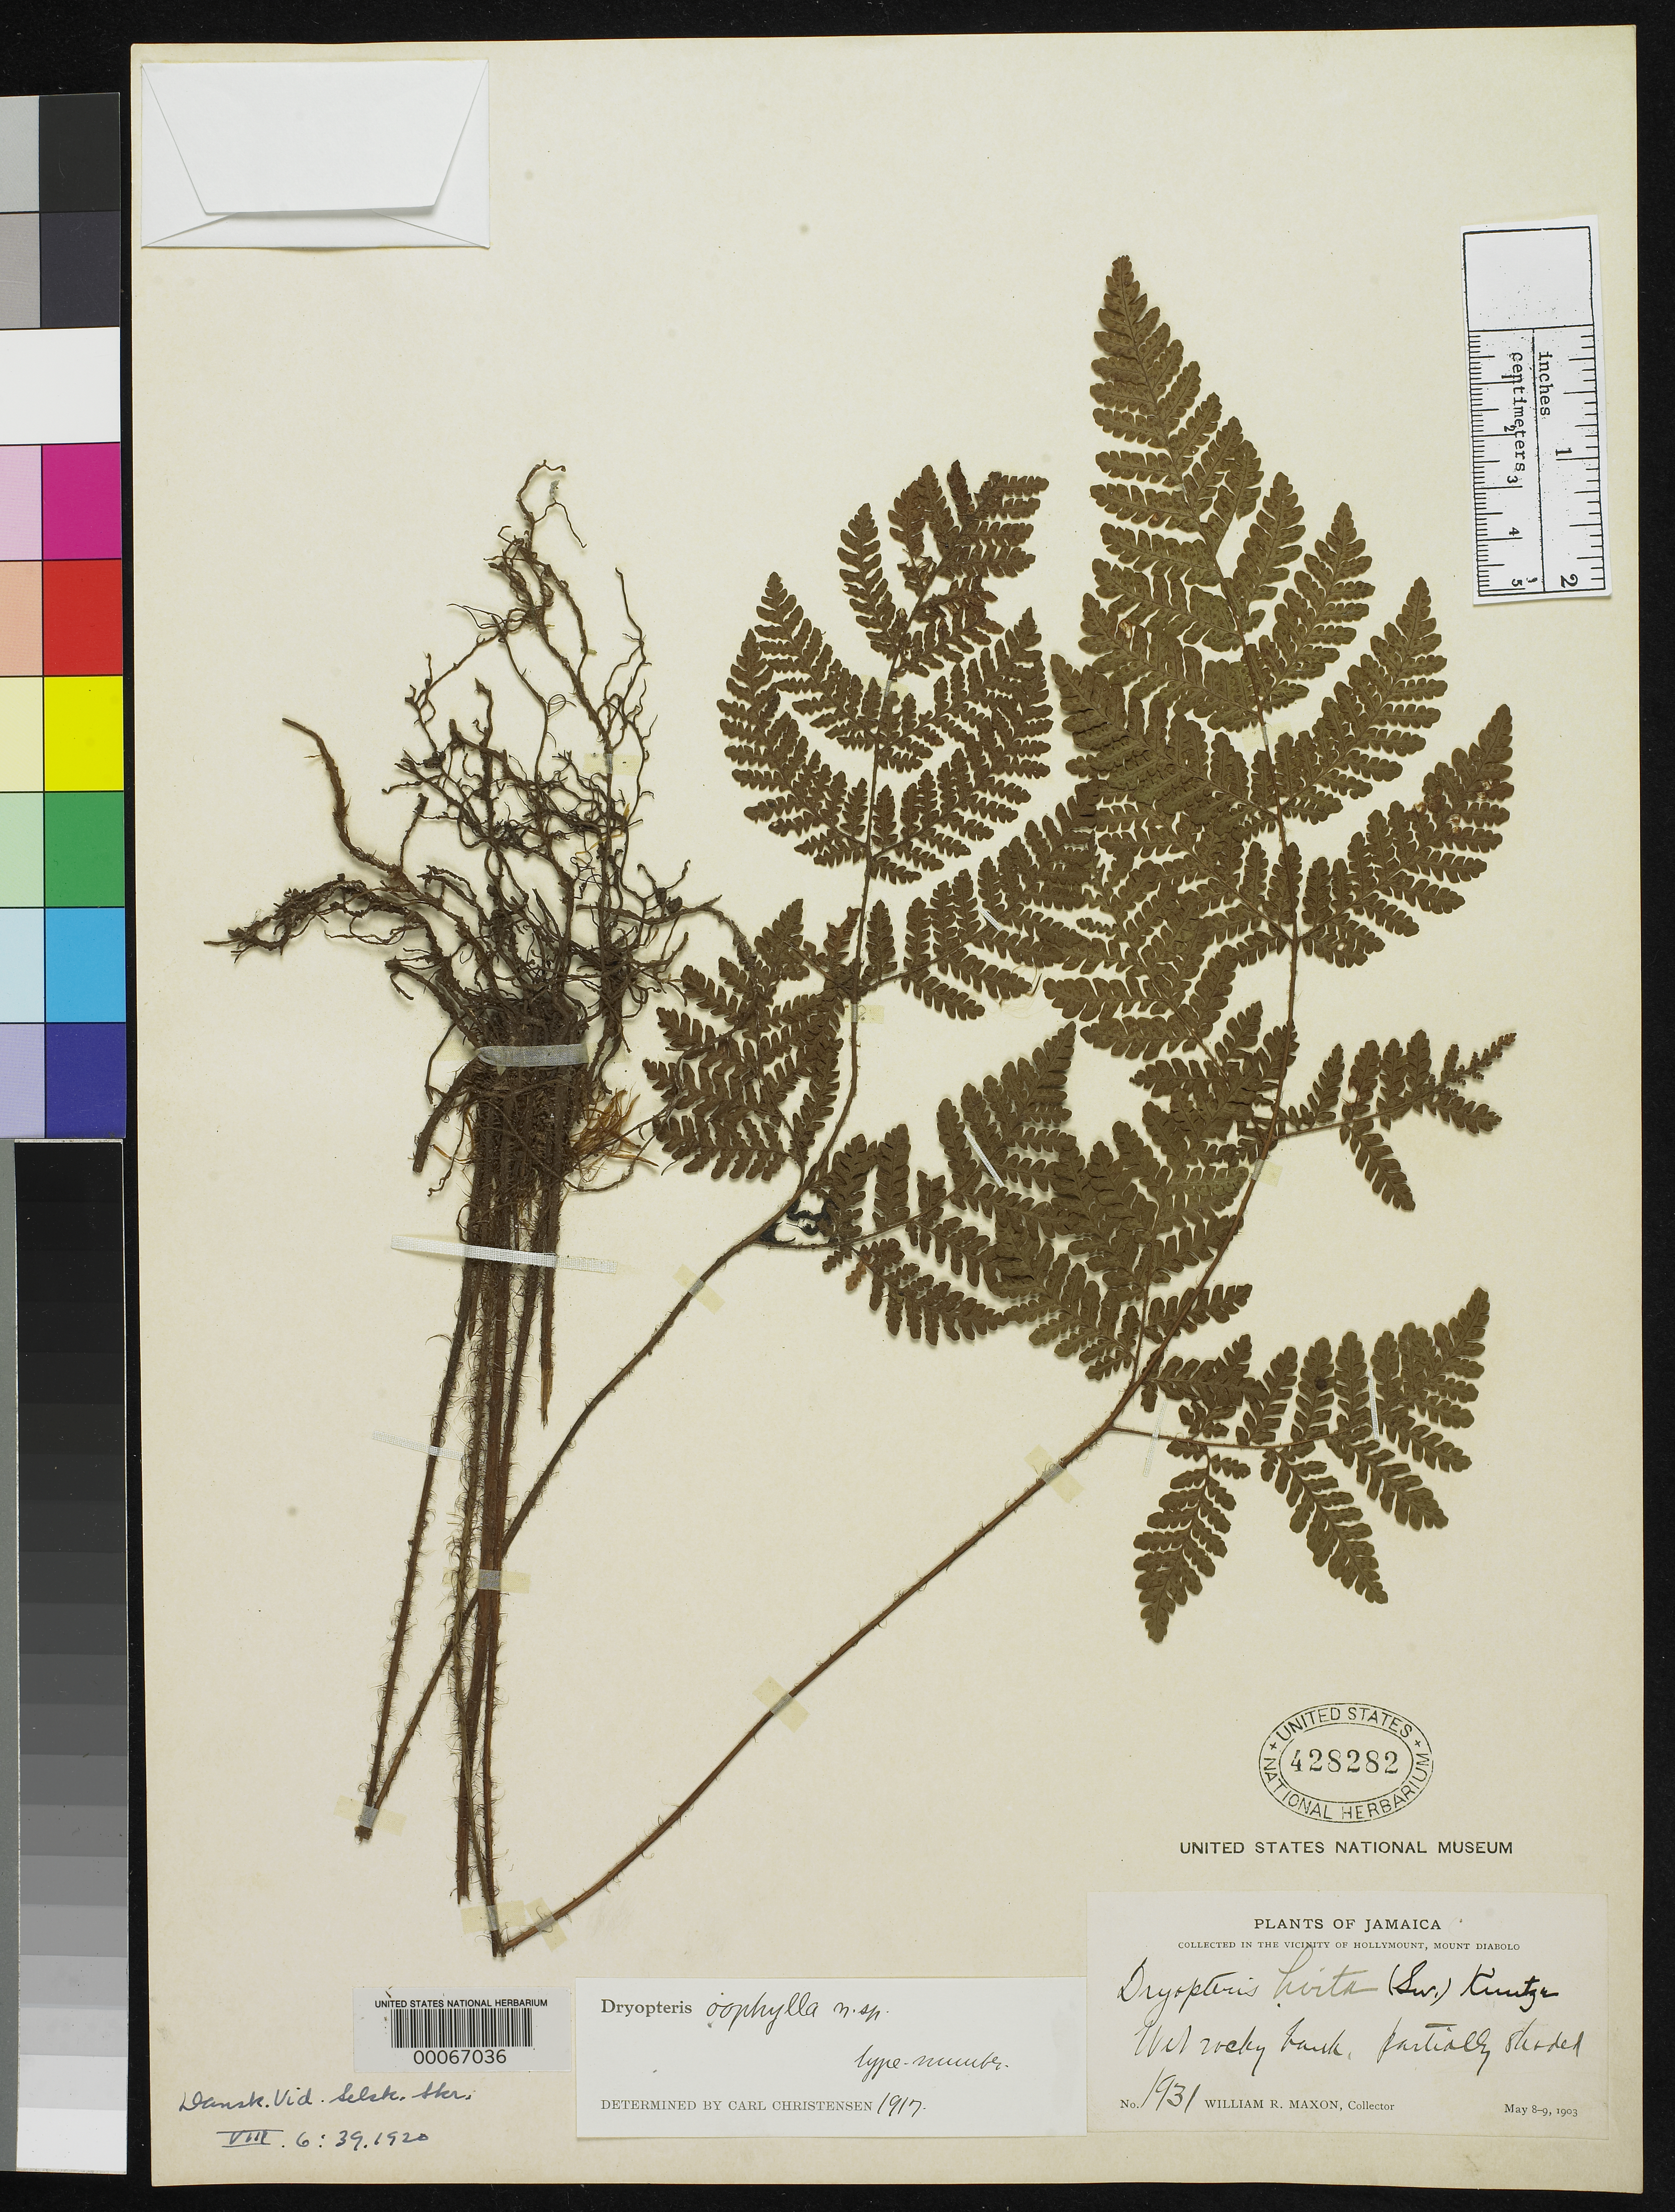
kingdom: Plantae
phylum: Tracheophyta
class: Polypodiopsida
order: Polypodiales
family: Dryopteridaceae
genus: Dryopteris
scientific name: Dryopteris oophylla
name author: C. Chr.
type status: Isotype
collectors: W. R. Maxon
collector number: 1931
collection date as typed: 08 May 1903 to 09 May 1903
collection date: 1903-05-08/1903-05-09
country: Jamaica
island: Greater Antilles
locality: Vicinity of Hollymount, Mount Diabolo.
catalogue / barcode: US 428282